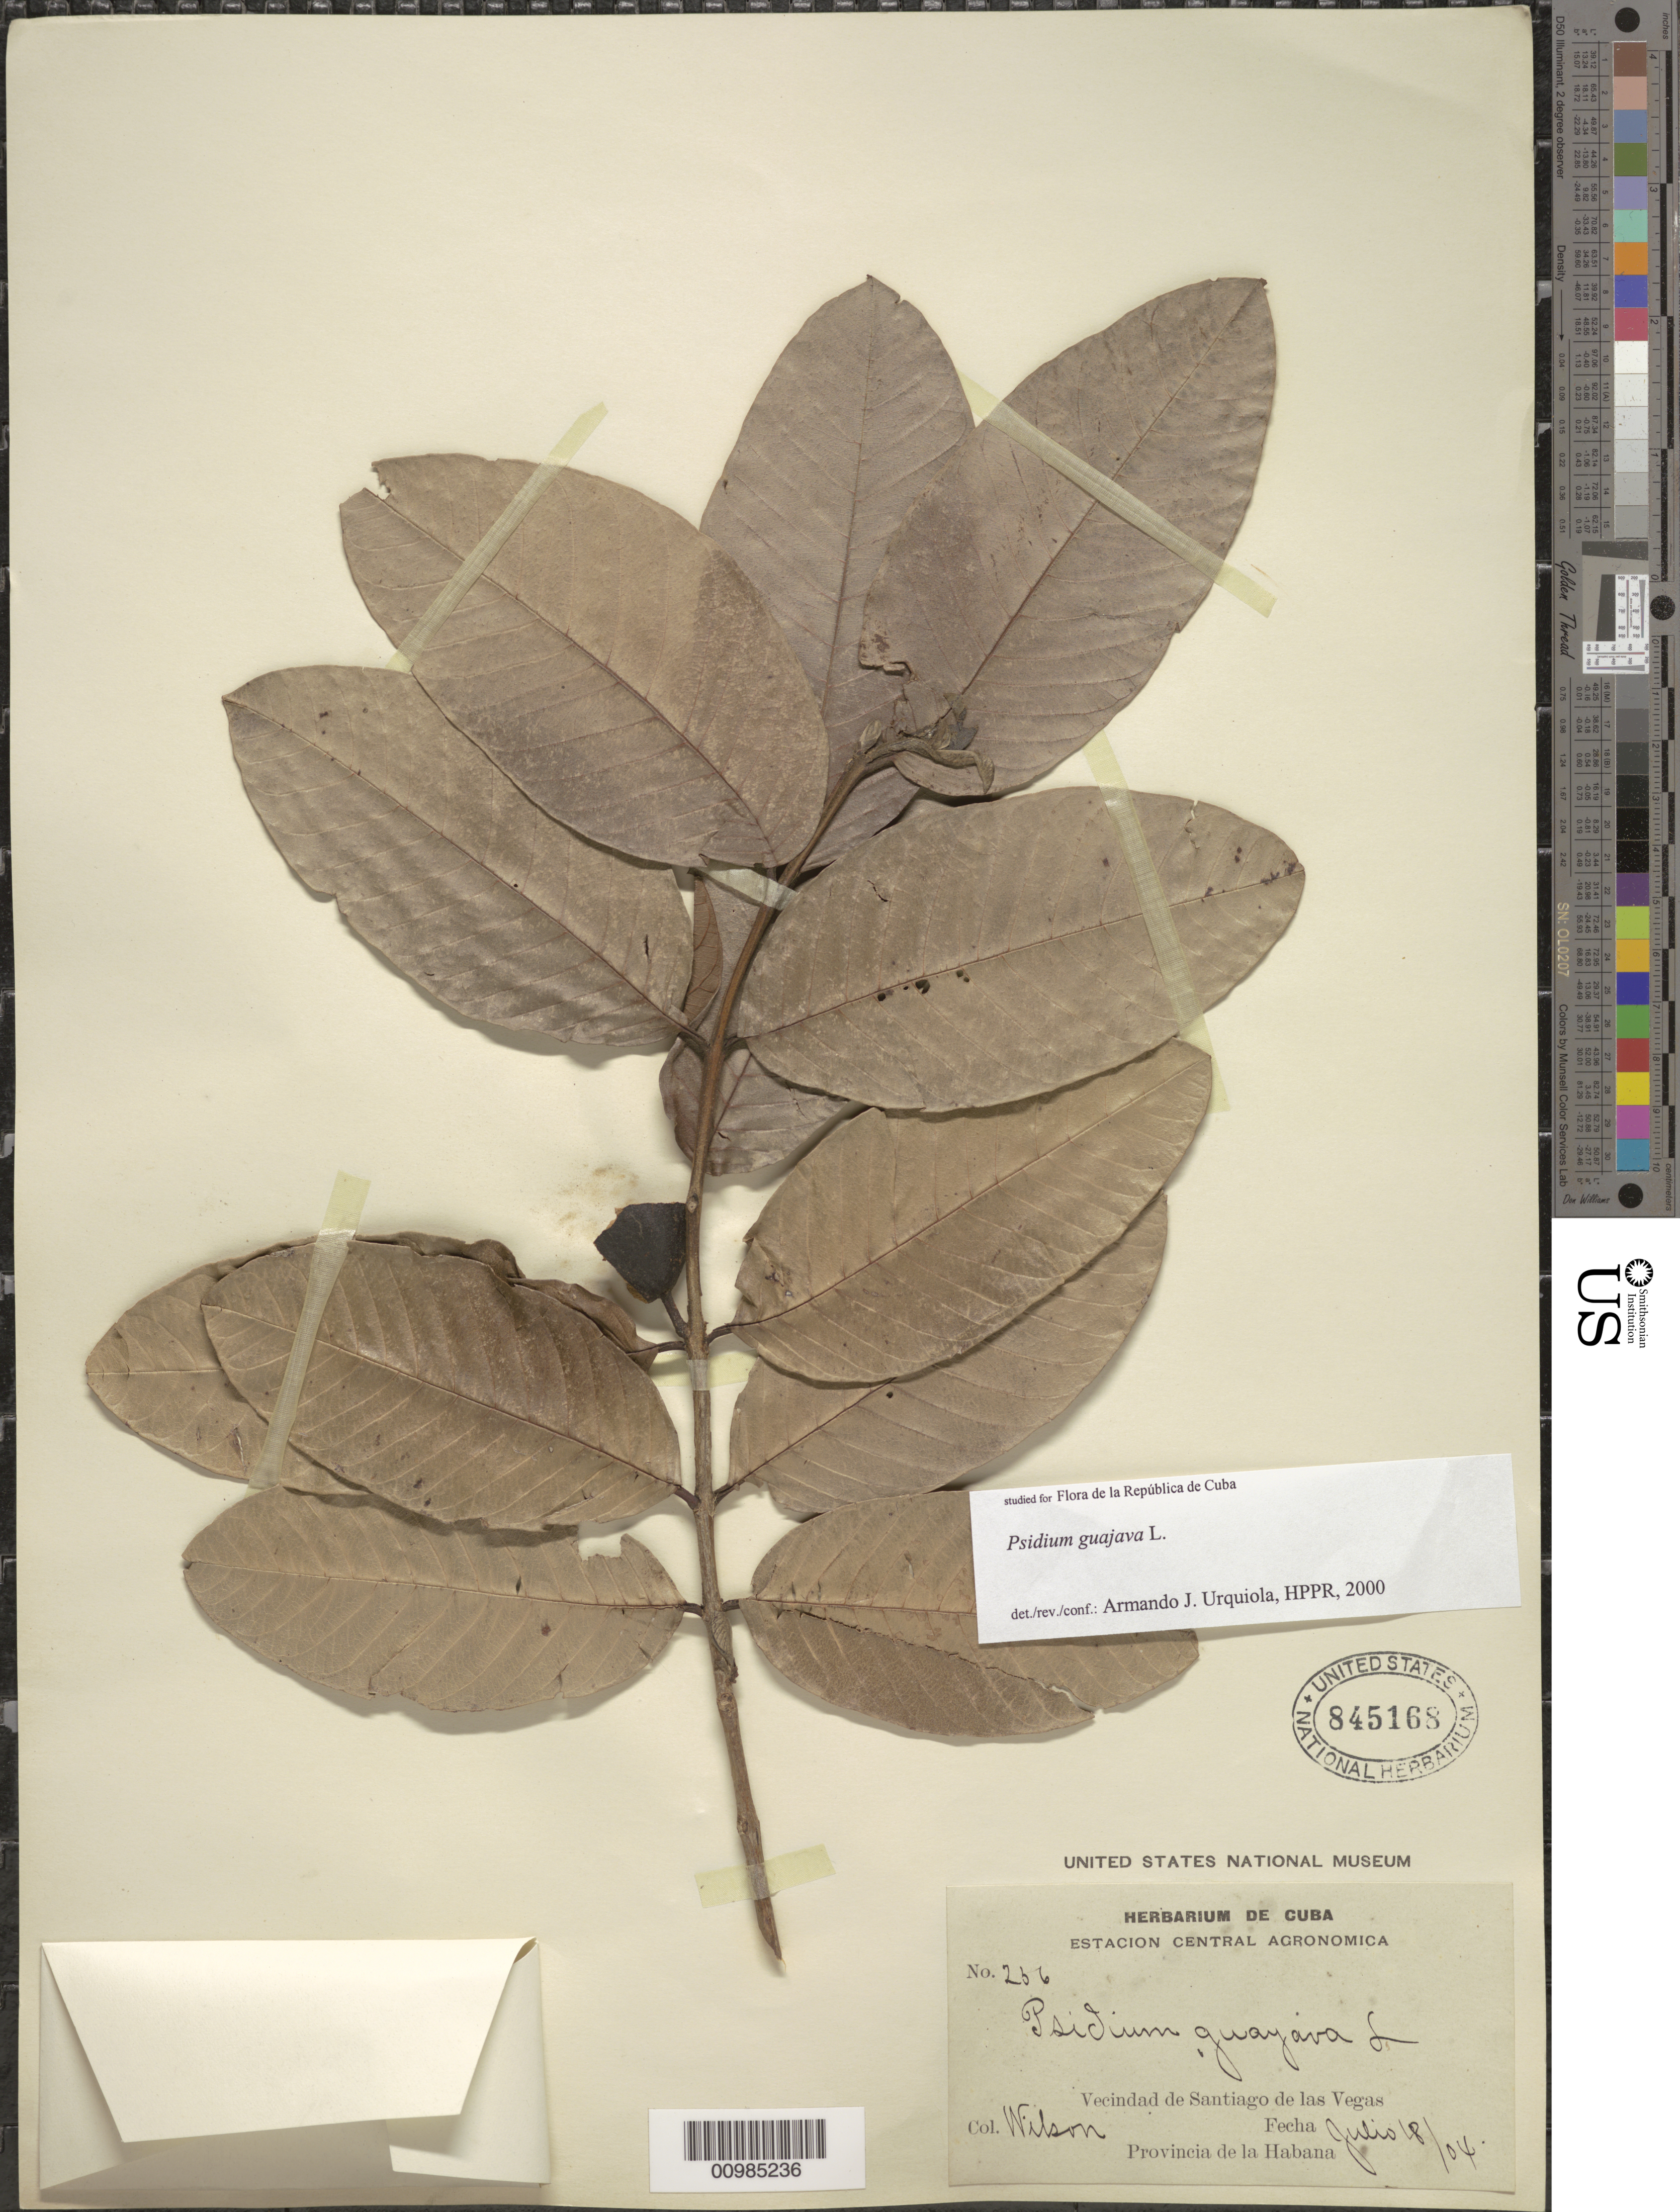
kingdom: Plantae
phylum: Tracheophyta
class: Magnoliopsida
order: Myrtales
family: Myrtaceae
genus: Psidium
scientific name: Psidium guajava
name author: L.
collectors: -- Wilson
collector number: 256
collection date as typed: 18 Jul 1904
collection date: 1904-07-18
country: Cuba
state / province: La Habana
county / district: Municipio Boyeros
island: Cuba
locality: Santiago de las Vegas (vecindad de)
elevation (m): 97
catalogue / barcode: US 845168